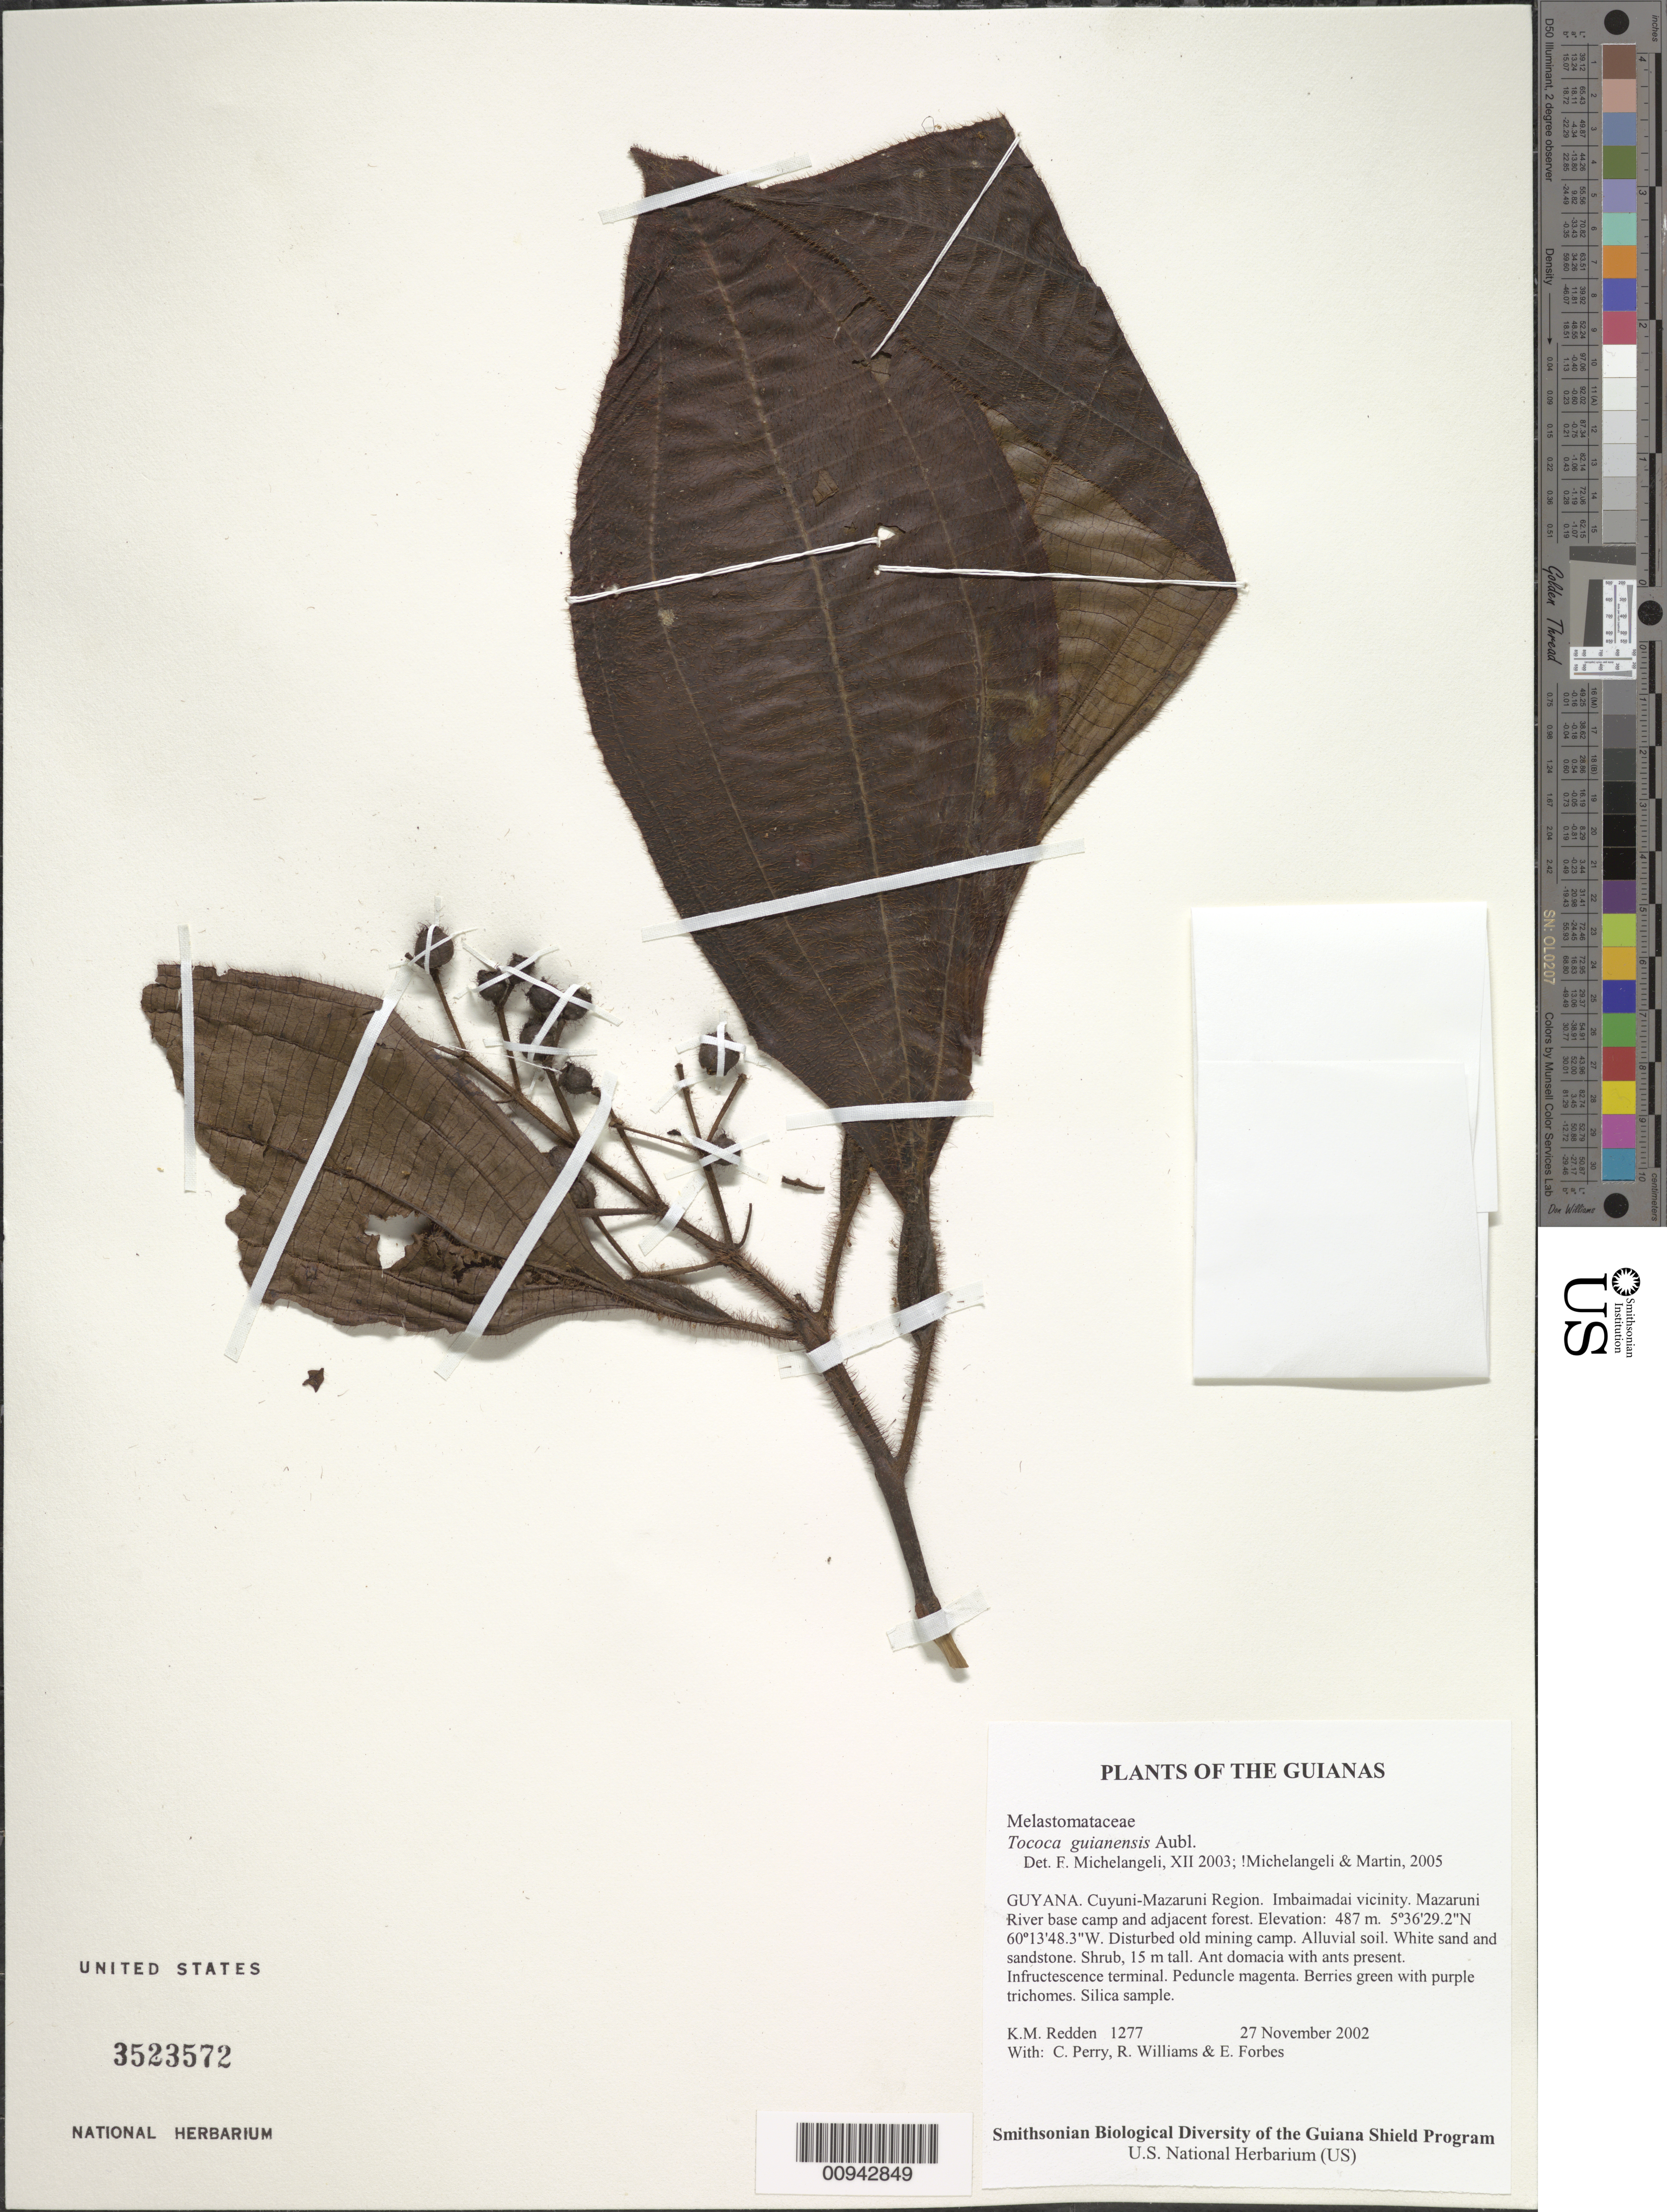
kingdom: Plantae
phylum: Tracheophyta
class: Magnoliopsida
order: Myrtales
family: Melastomataceae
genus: Tococa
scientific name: Tococa guianensis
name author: Aubl.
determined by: Michelangeli, F. A.; Martin, C.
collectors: K. M. Redden, C. Perry, R. Williams & E. Forbes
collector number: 1277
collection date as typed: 27 November 2002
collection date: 2002-11-27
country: Guyana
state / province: Cuyuni-Mazaruni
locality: Imbaimadai vicinity. Mazaruni River base camp and adjacent forest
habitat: Disturbed old mining camp. Alluvial soil. White sand and sandstone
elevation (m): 487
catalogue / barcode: US 3523572